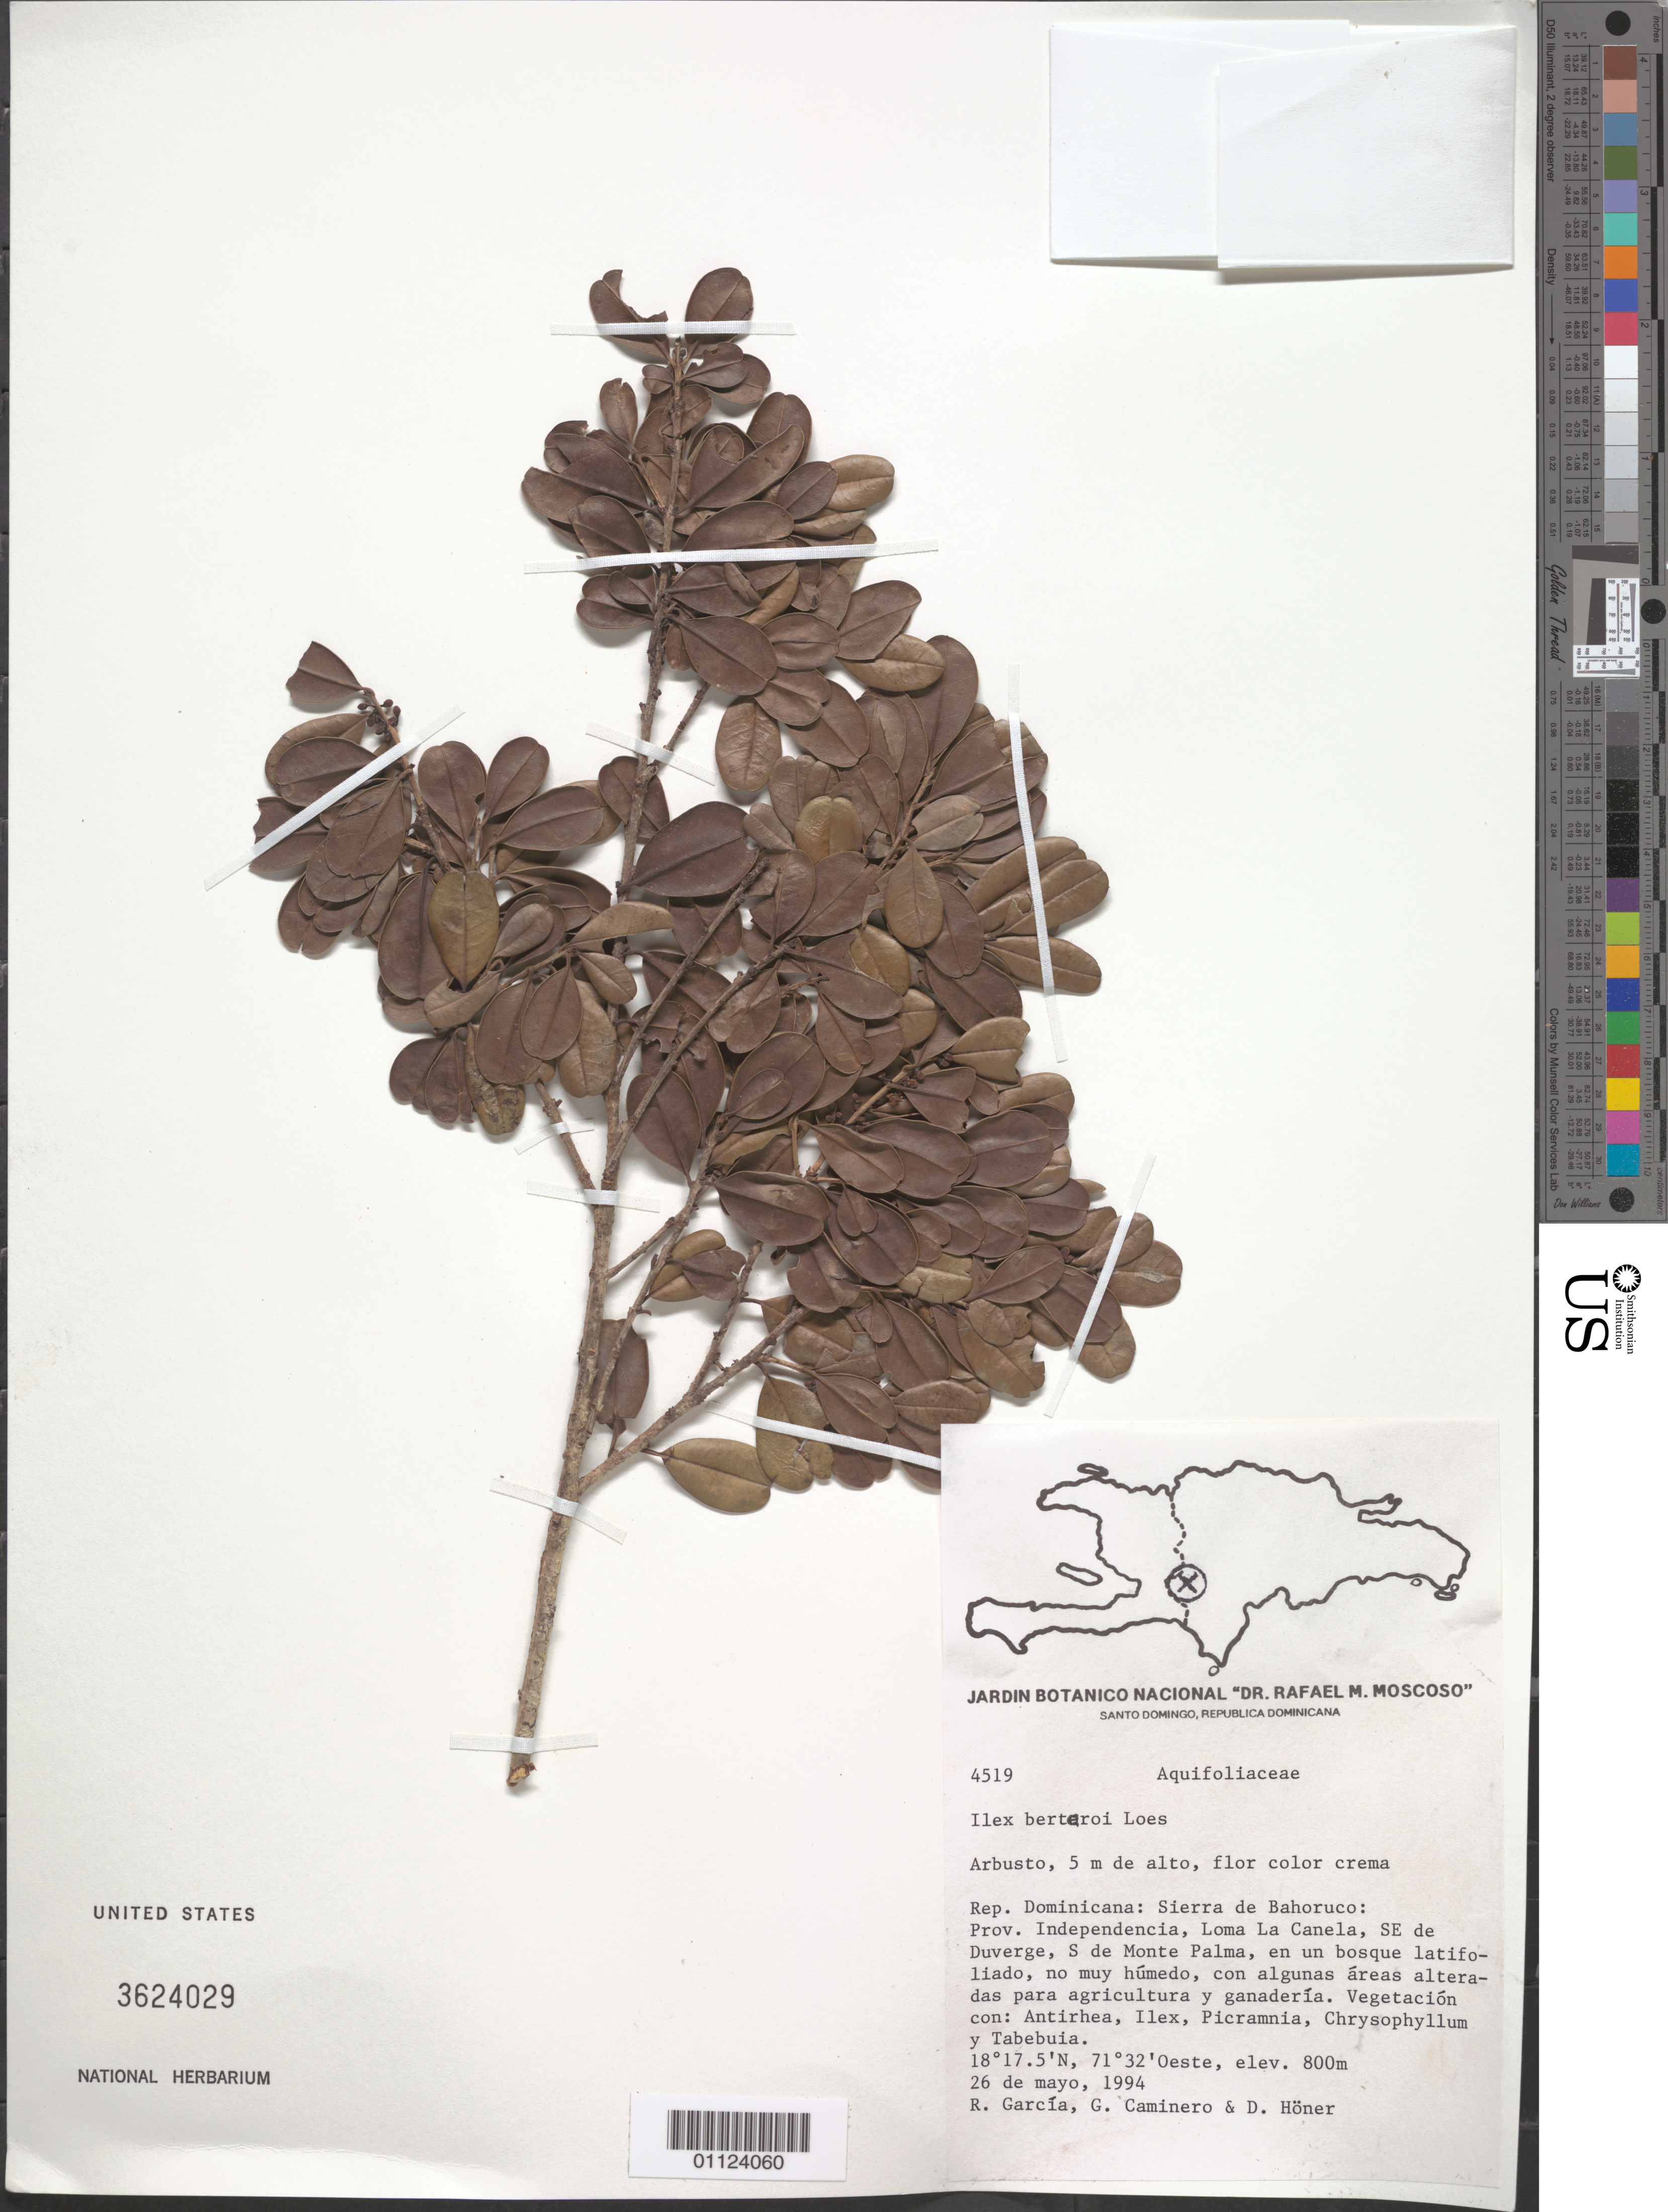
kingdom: Plantae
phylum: Tracheophyta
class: Magnoliopsida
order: Aquifoliales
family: Aquifoliaceae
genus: Ilex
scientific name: Ilex berteroi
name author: Loes.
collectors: R. G. García, G. Caminero & D. Höner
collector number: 4519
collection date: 1994-05-26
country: Dominican Republic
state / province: Independencia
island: Hispaniola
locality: Sierra de Bahoruco, Loma La Canela, SE de Duvergé, S de Monte Palma.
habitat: En un bosque latifoliado, no muy húmedo, con algunas áreas alteradas para agricultura y ganadería. Vegetación con Antirhea, Ilex, Picramnia, Chrysophyllum y Tabebuia.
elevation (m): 800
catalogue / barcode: US 3624029